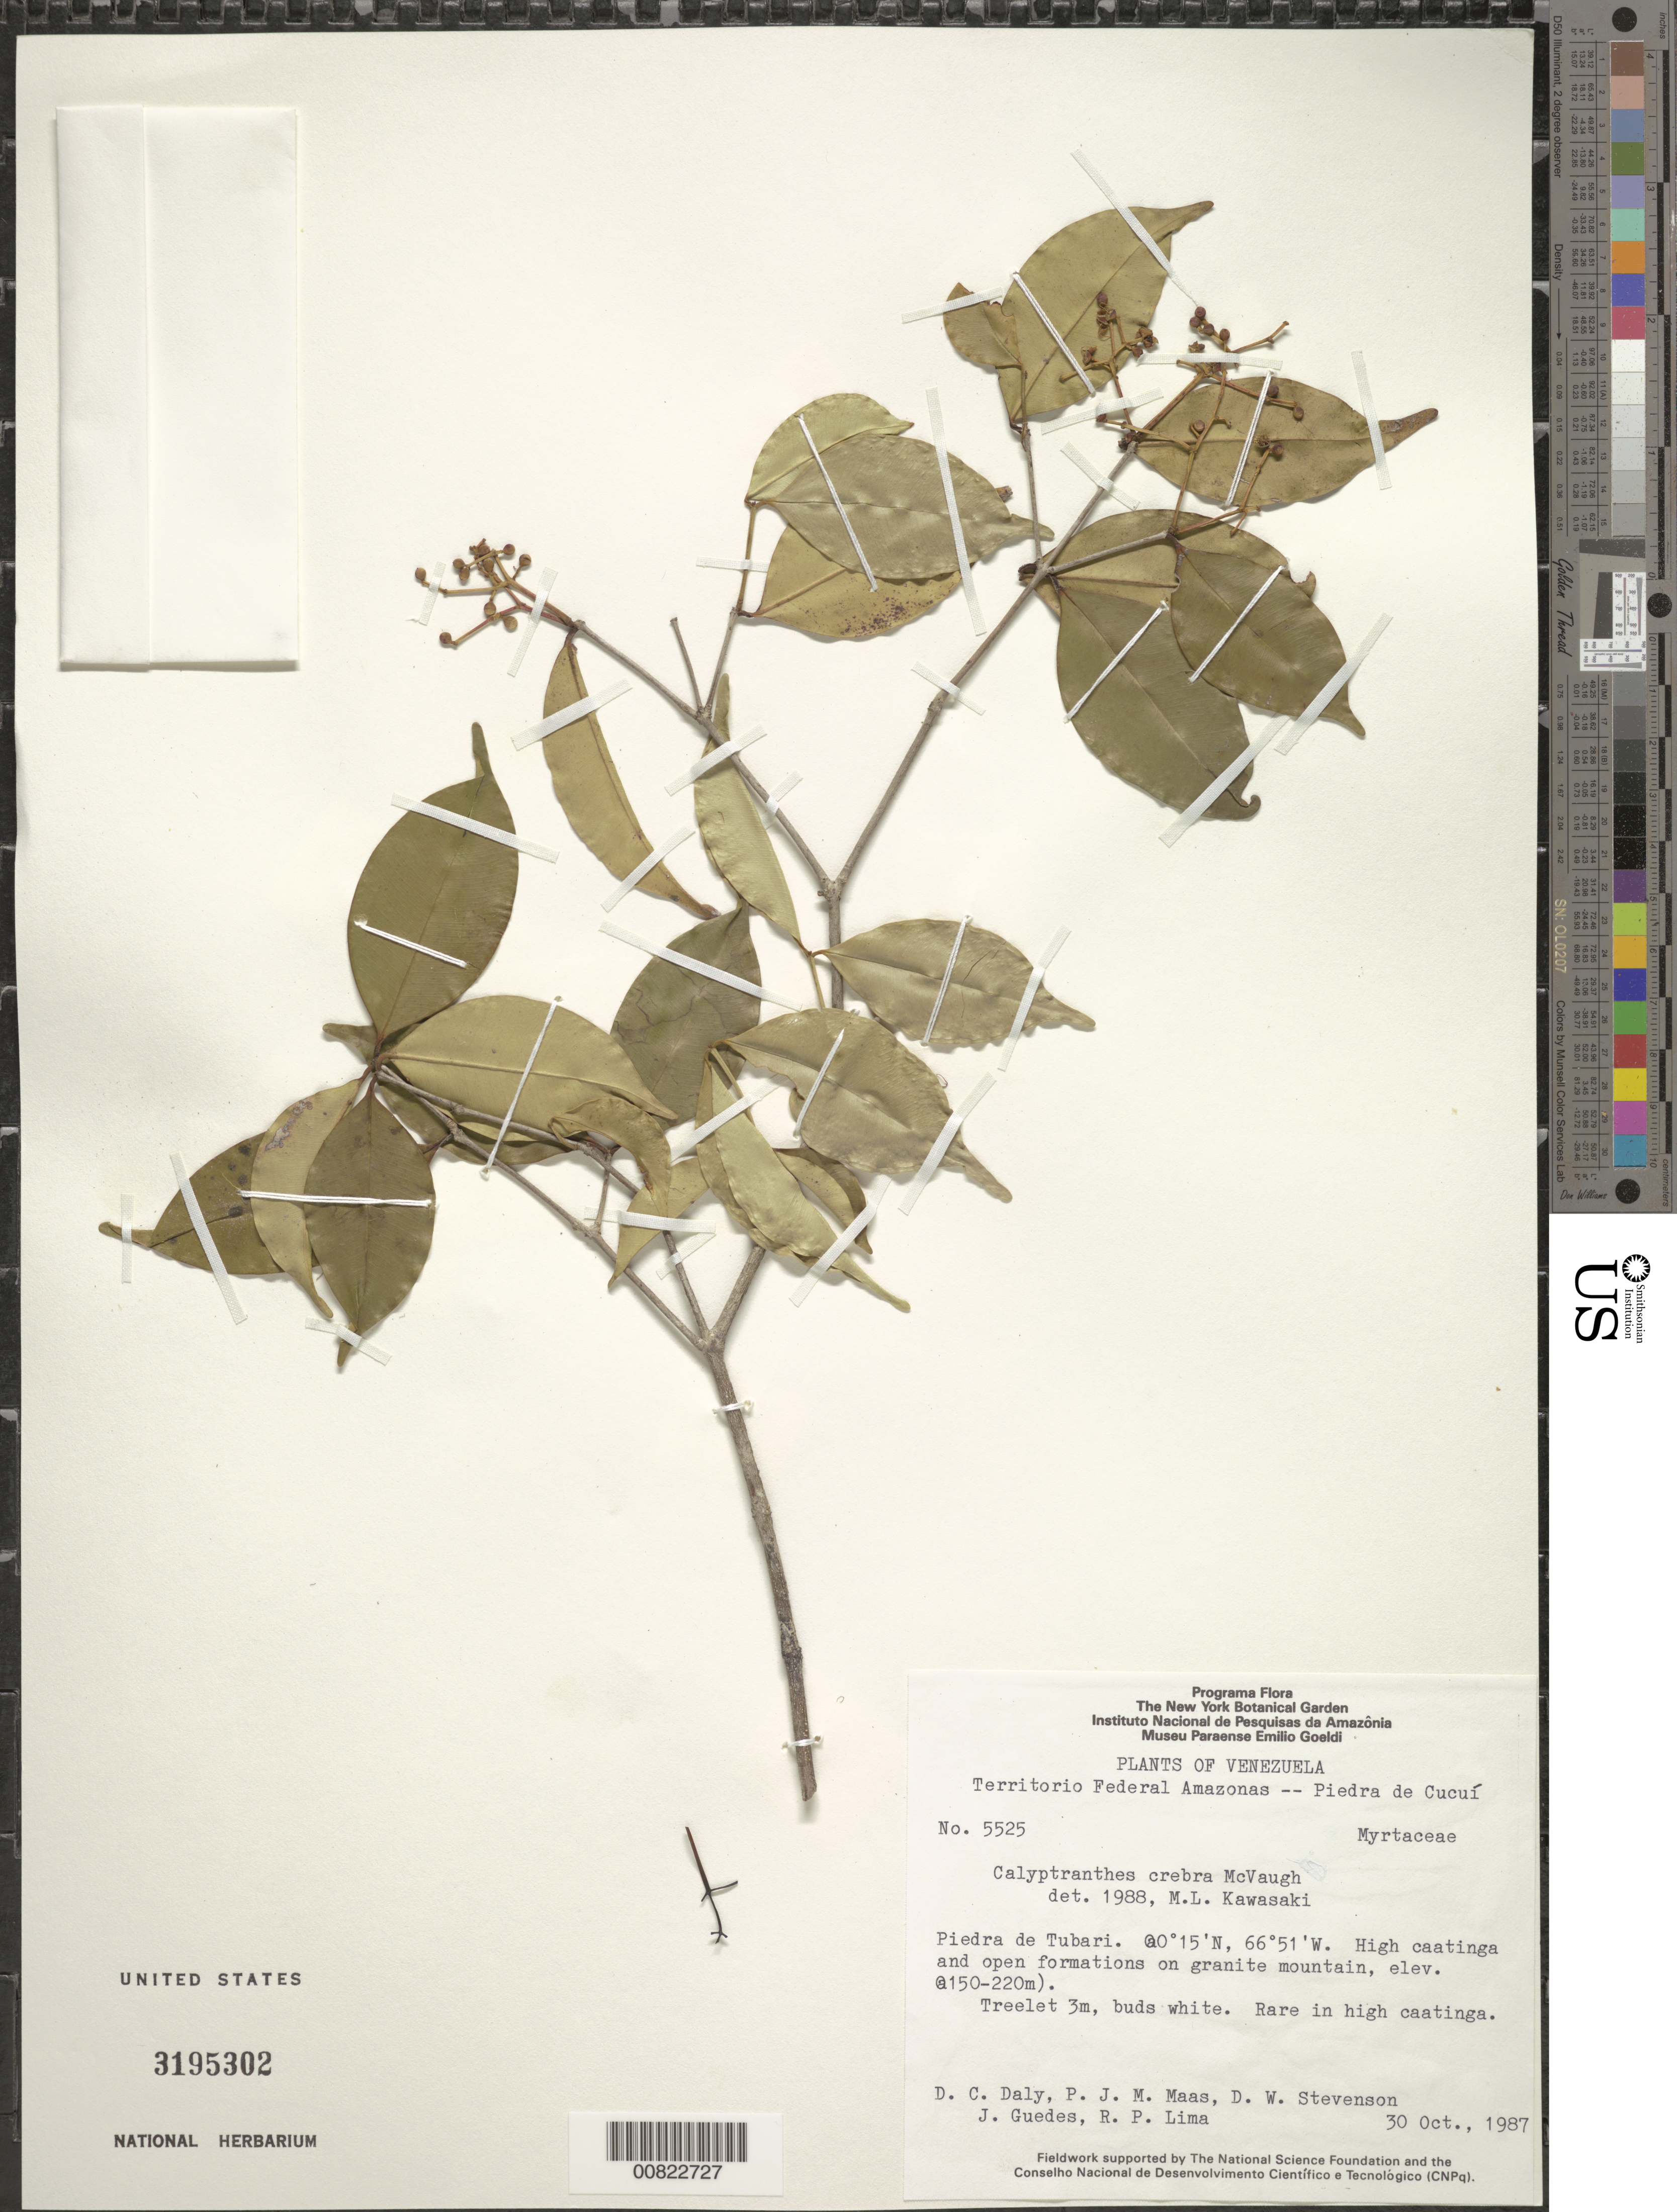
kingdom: Plantae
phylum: Tracheophyta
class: Magnoliopsida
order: Myrtales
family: Myrtaceae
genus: Myrcia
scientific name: Myrcia crebra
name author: (McVaugh) A.R. Lourenço & E. Lucas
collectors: D. C. Daly, P. Maas, D. W. Stevenson, J. Guedes & R. P. Lima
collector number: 5525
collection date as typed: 30-Oct-87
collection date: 1987-10-30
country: Venezuela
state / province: Amazonas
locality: Piedra de Tubari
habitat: High caatinga, open formation on granite mountain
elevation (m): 150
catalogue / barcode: US 3195302